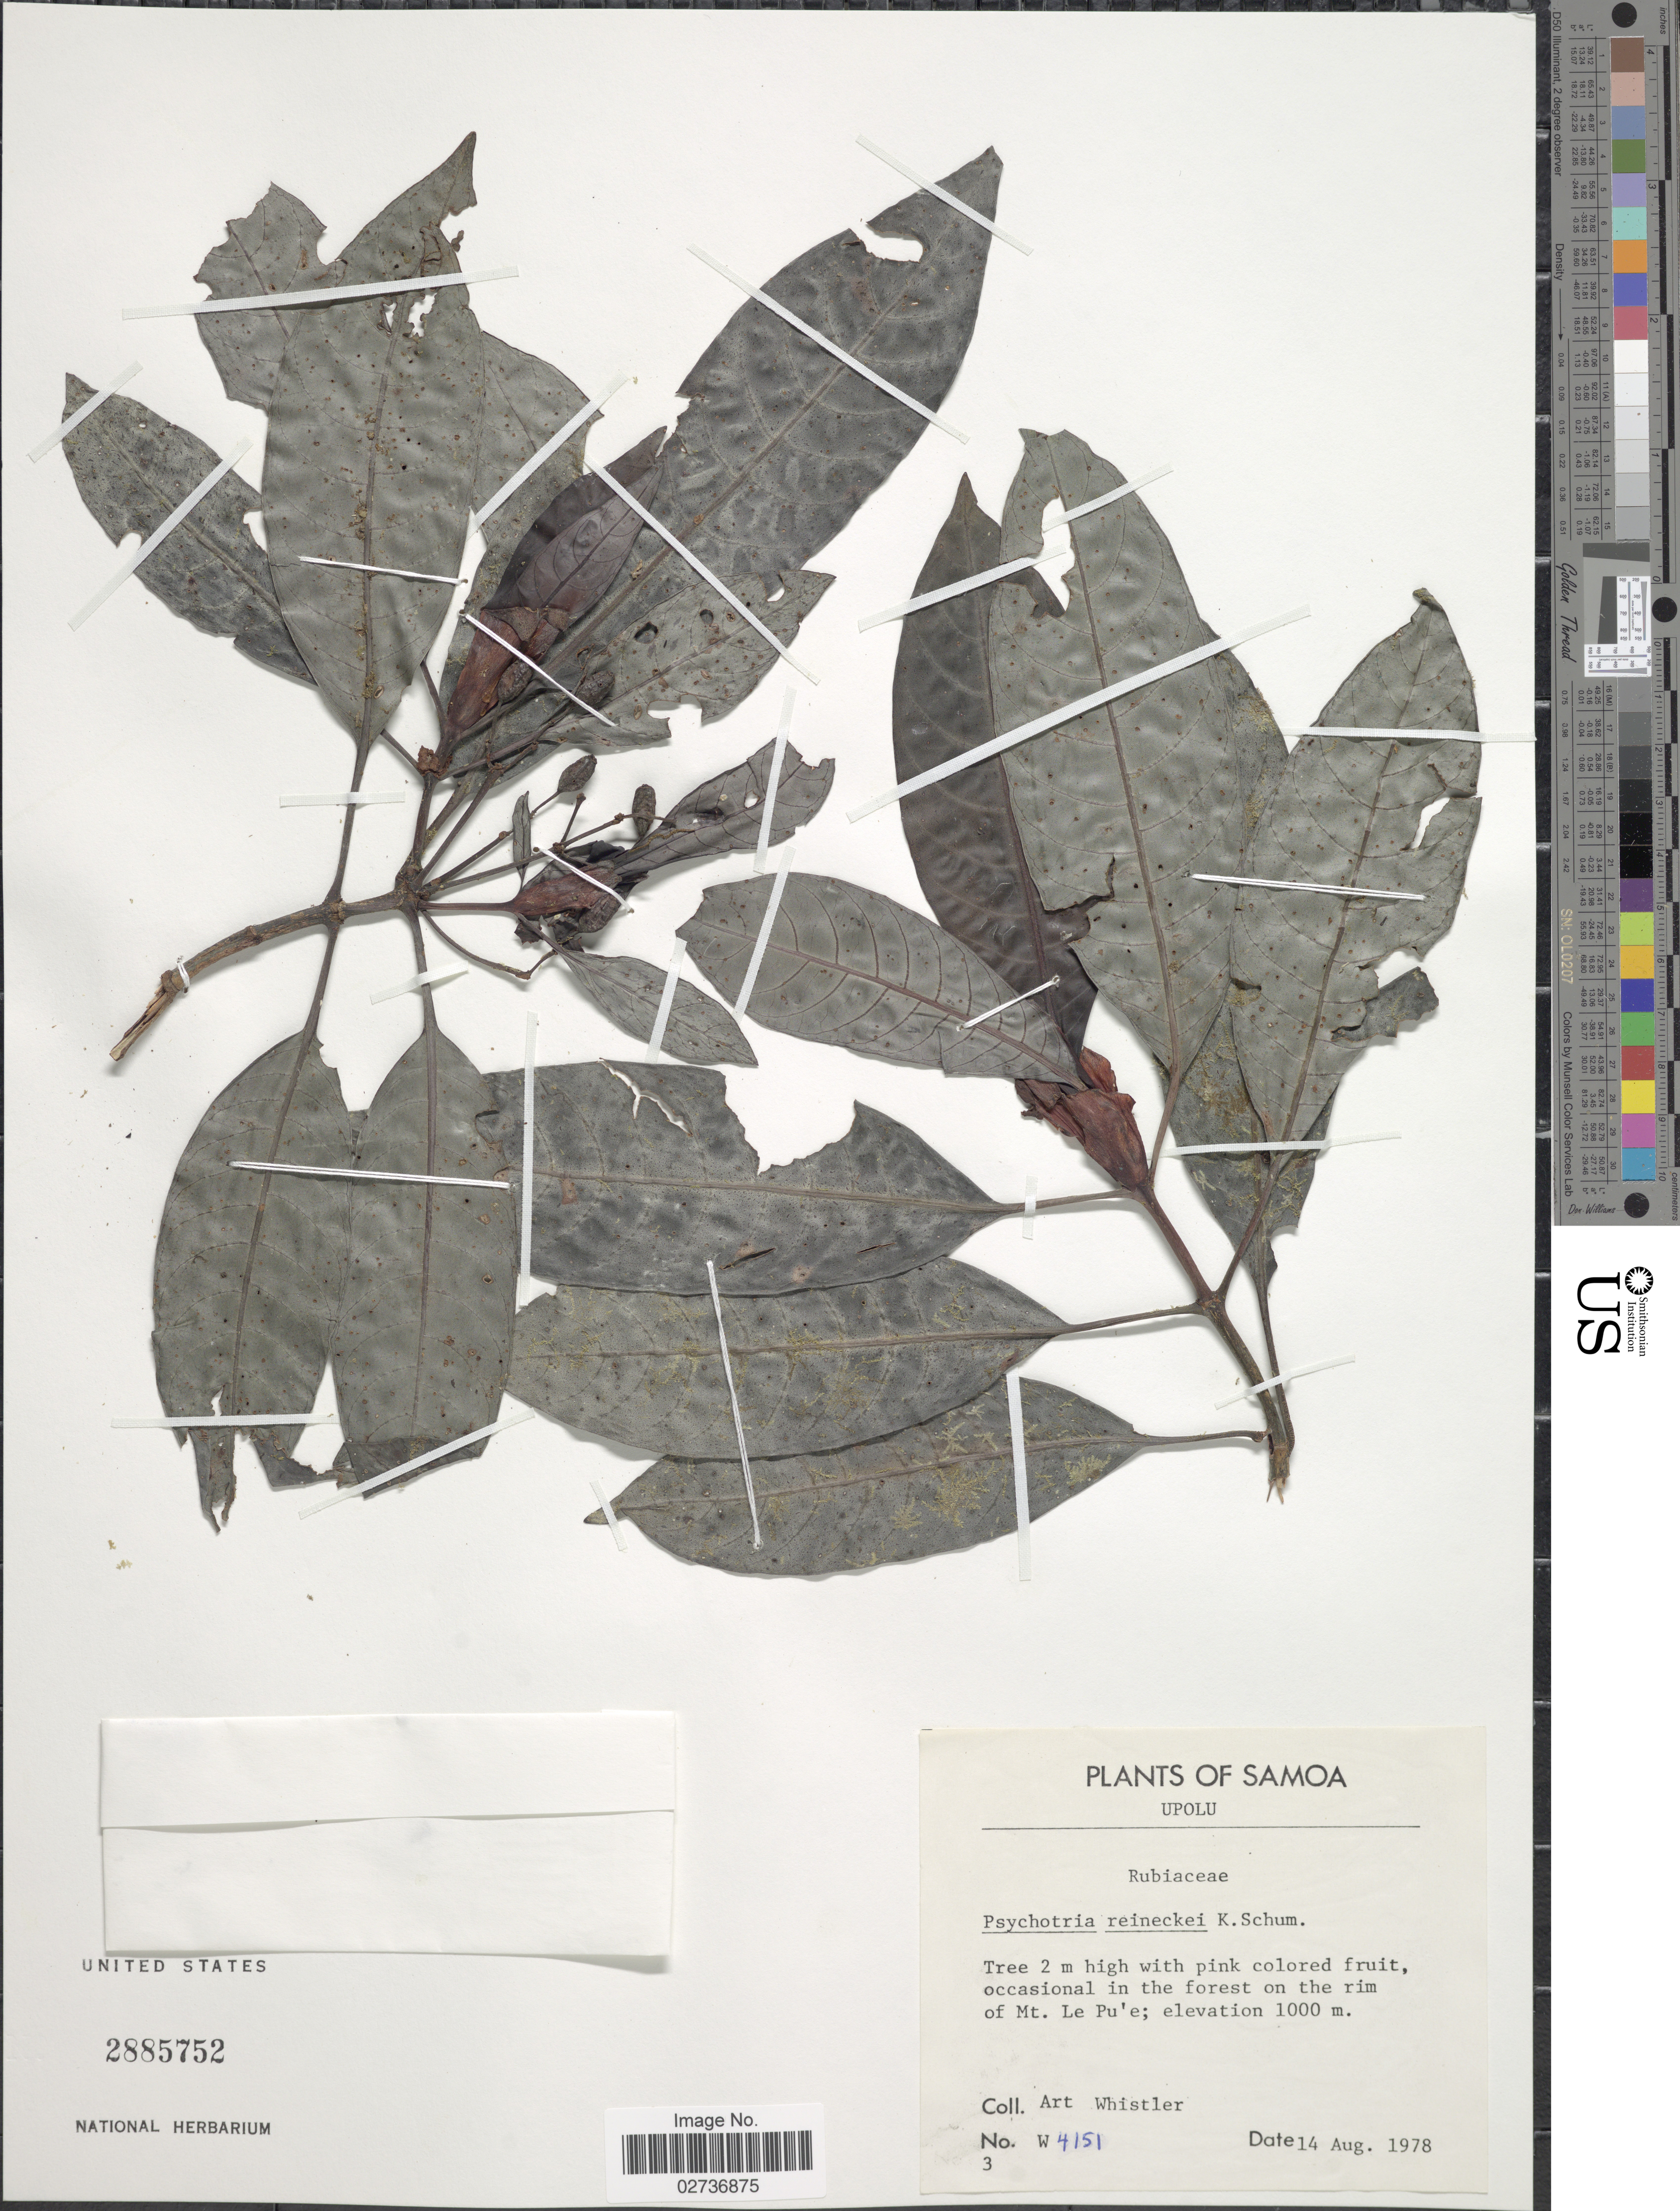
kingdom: Plantae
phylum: Tracheophyta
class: Magnoliopsida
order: Gentianales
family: Rubiaceae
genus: Psychotria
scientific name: Psychotria reineckei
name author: K. Schum.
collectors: A. Whistler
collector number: W 4151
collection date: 1978-08-14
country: Samoa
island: Upolu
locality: Occasional in the forest on the rim of Mt. Le Pu'e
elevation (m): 1000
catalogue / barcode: US 2885752